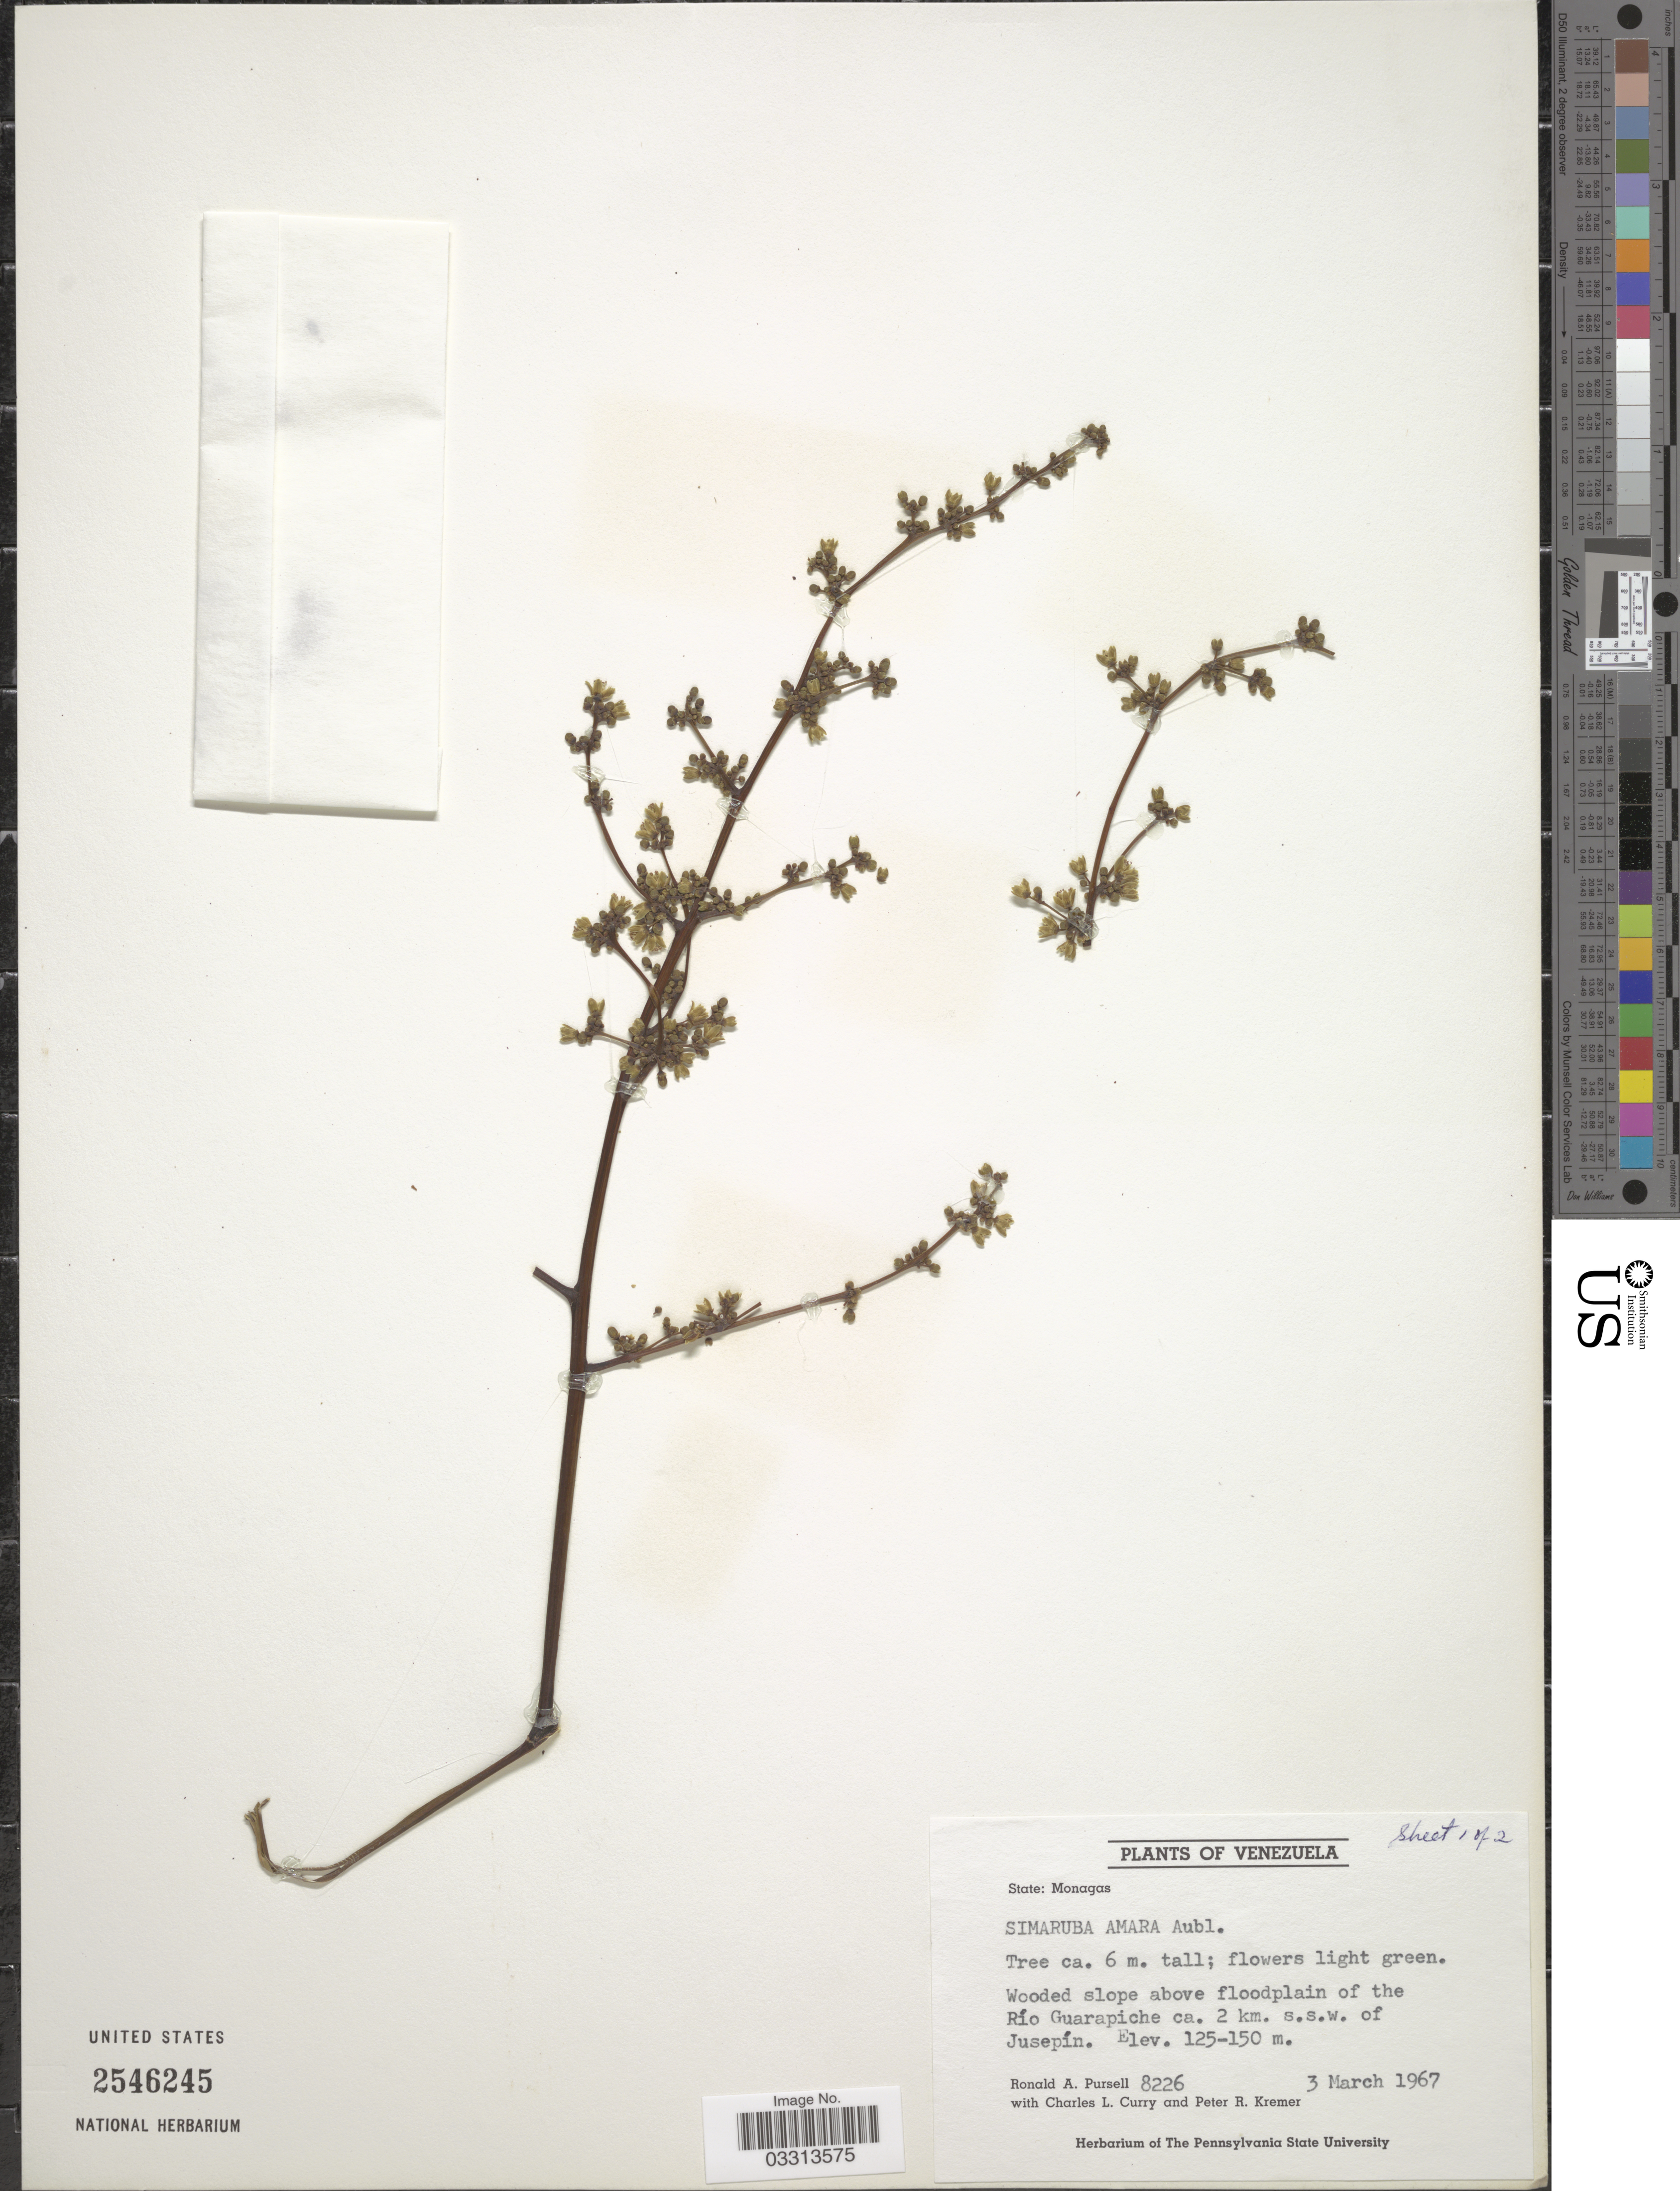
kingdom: Plantae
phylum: Tracheophyta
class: Magnoliopsida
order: Sapindales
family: Simaroubaceae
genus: Simarouba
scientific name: Simarouba amara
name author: Aubl.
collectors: R. A. Pursell, C. L. Curry & P. Kremer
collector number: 8226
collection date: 1967-03-03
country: Venezuela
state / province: Monagas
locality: Wooded slope above floodplain of the Río Guarapiche ca. 2 km. s.s.w. of Jusepín.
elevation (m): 125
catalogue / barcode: US 2546245